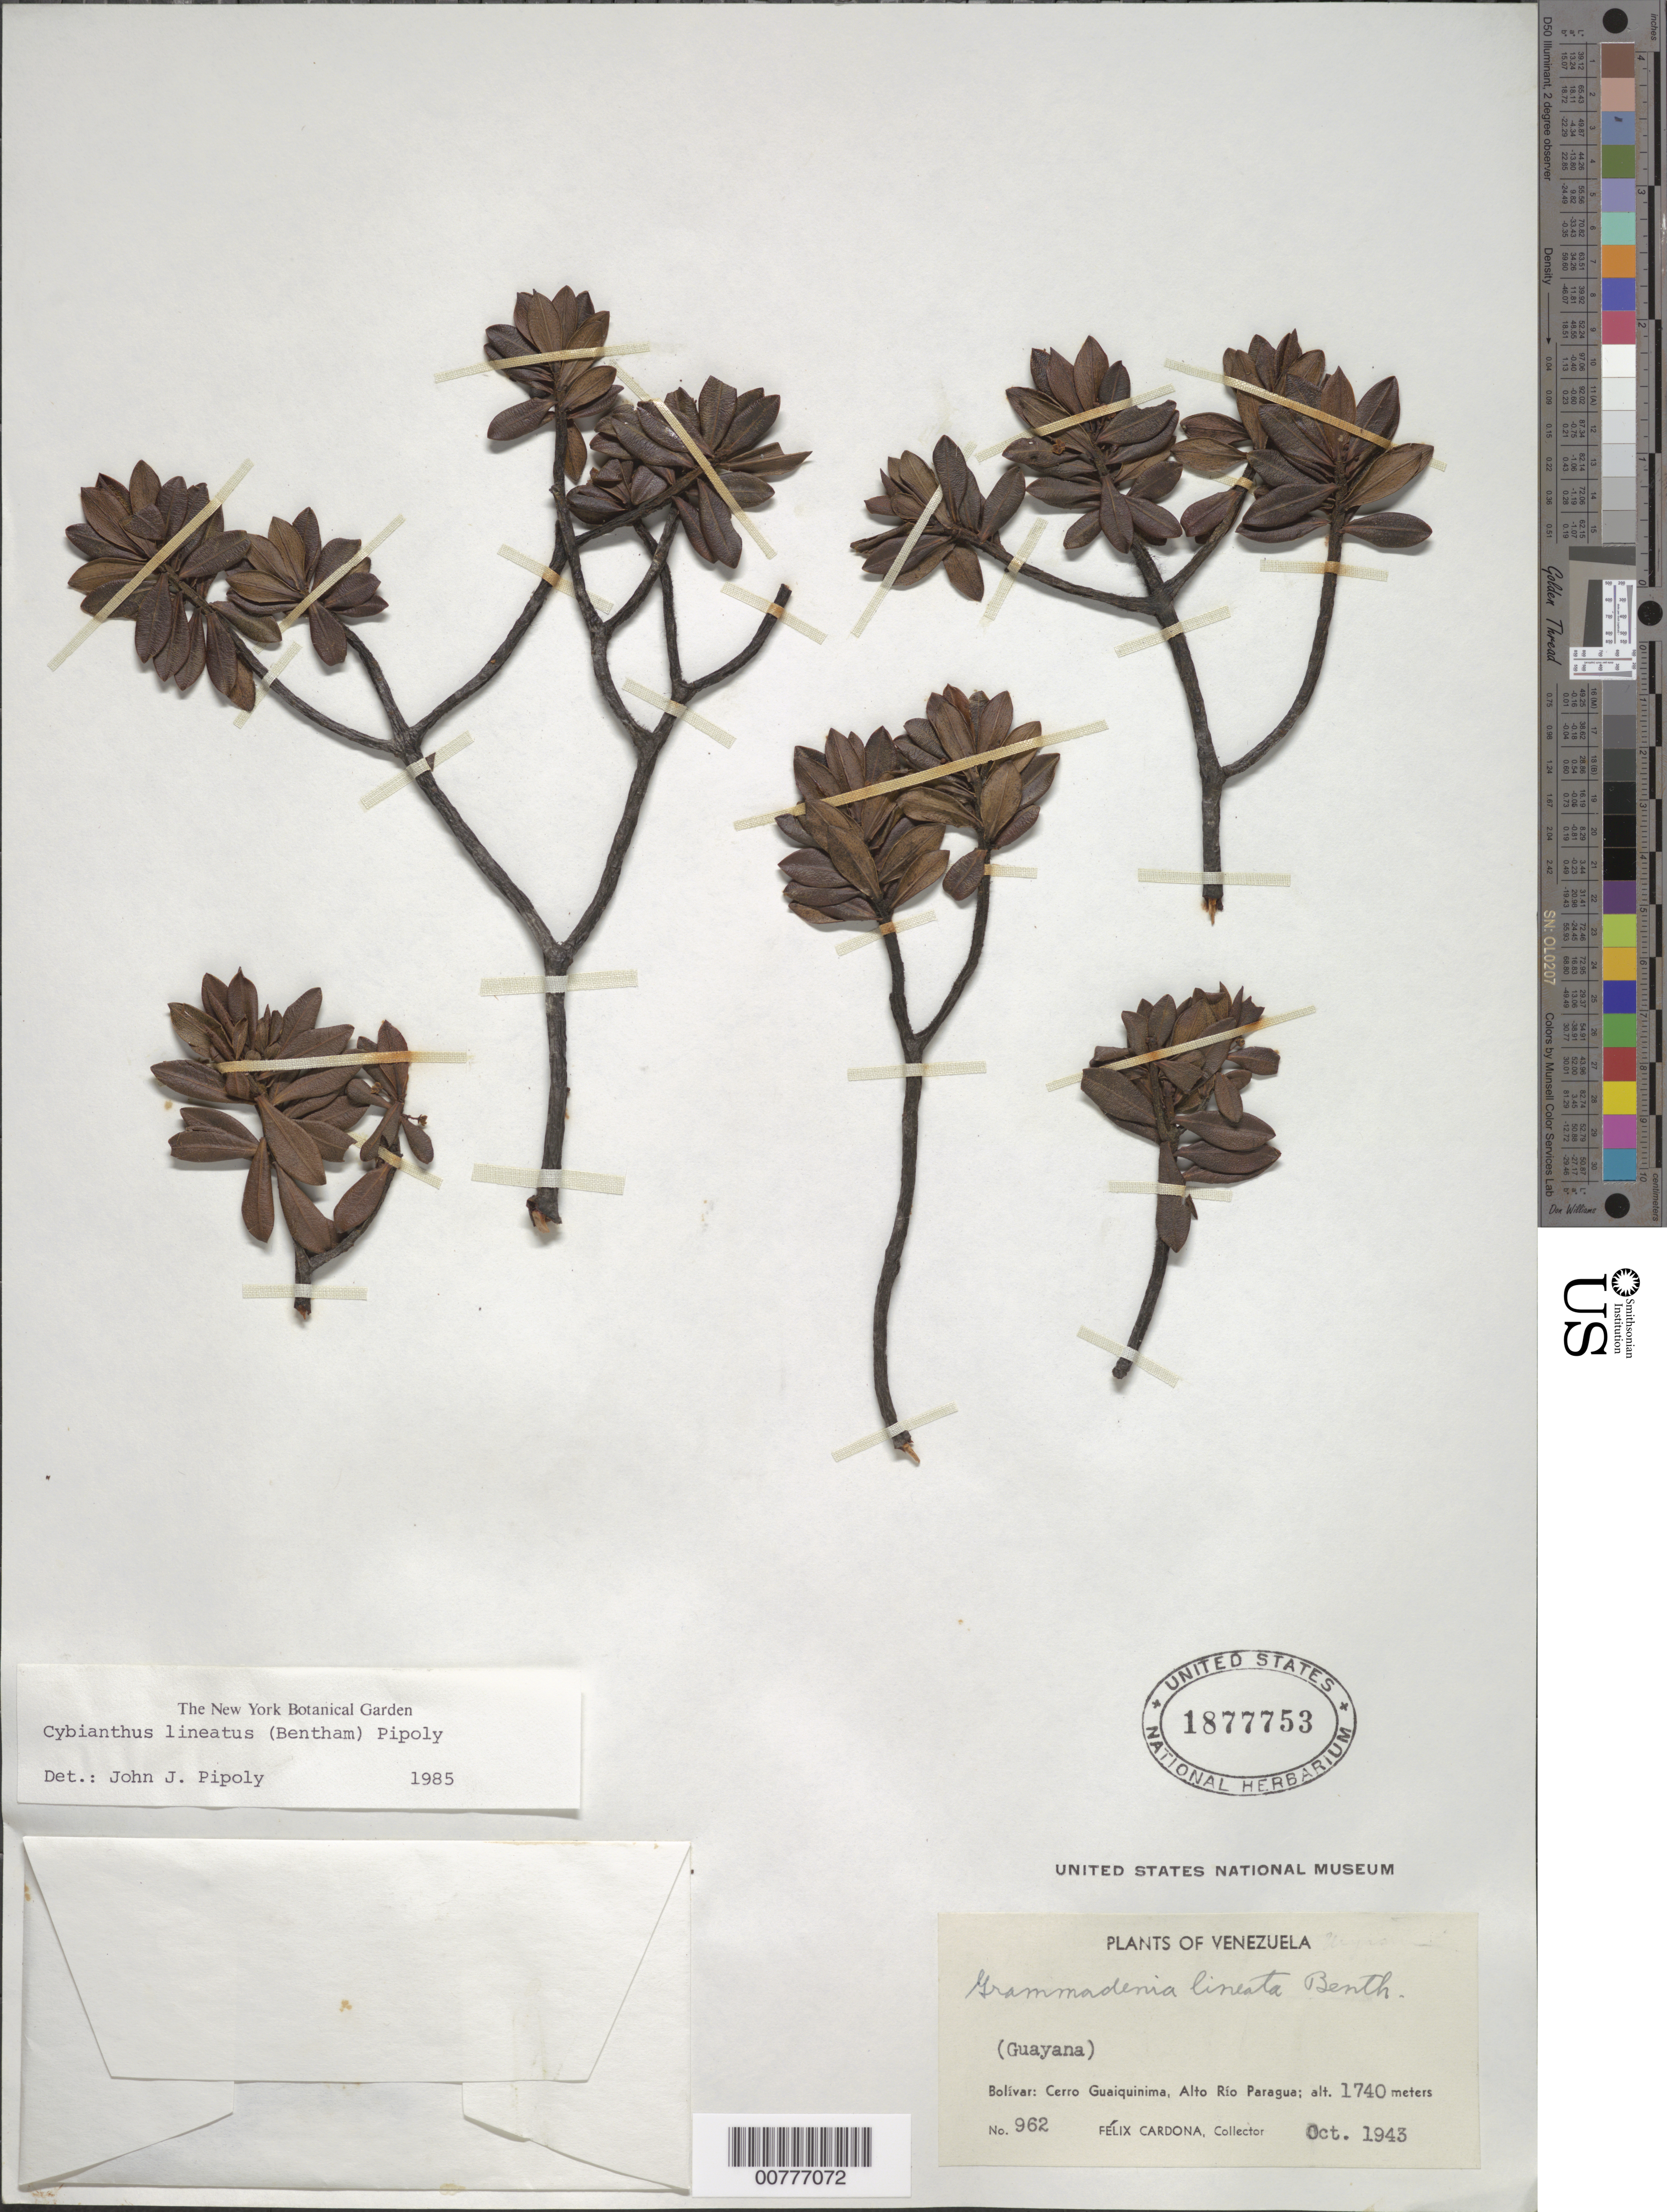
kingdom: Plantae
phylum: Tracheophyta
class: Magnoliopsida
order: Ericales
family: Primulaceae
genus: Cybianthus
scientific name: Cybianthus lineatus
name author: (Benth.) Pipoly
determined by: Pipoly, J. J., III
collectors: F. Cardona Puig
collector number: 962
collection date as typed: Oct-43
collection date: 1943-10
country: Venezuela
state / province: Bolívar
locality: Alto Río Paragua, Cerro Guaiquinima (Guayana)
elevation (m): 1740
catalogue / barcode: US 1877753